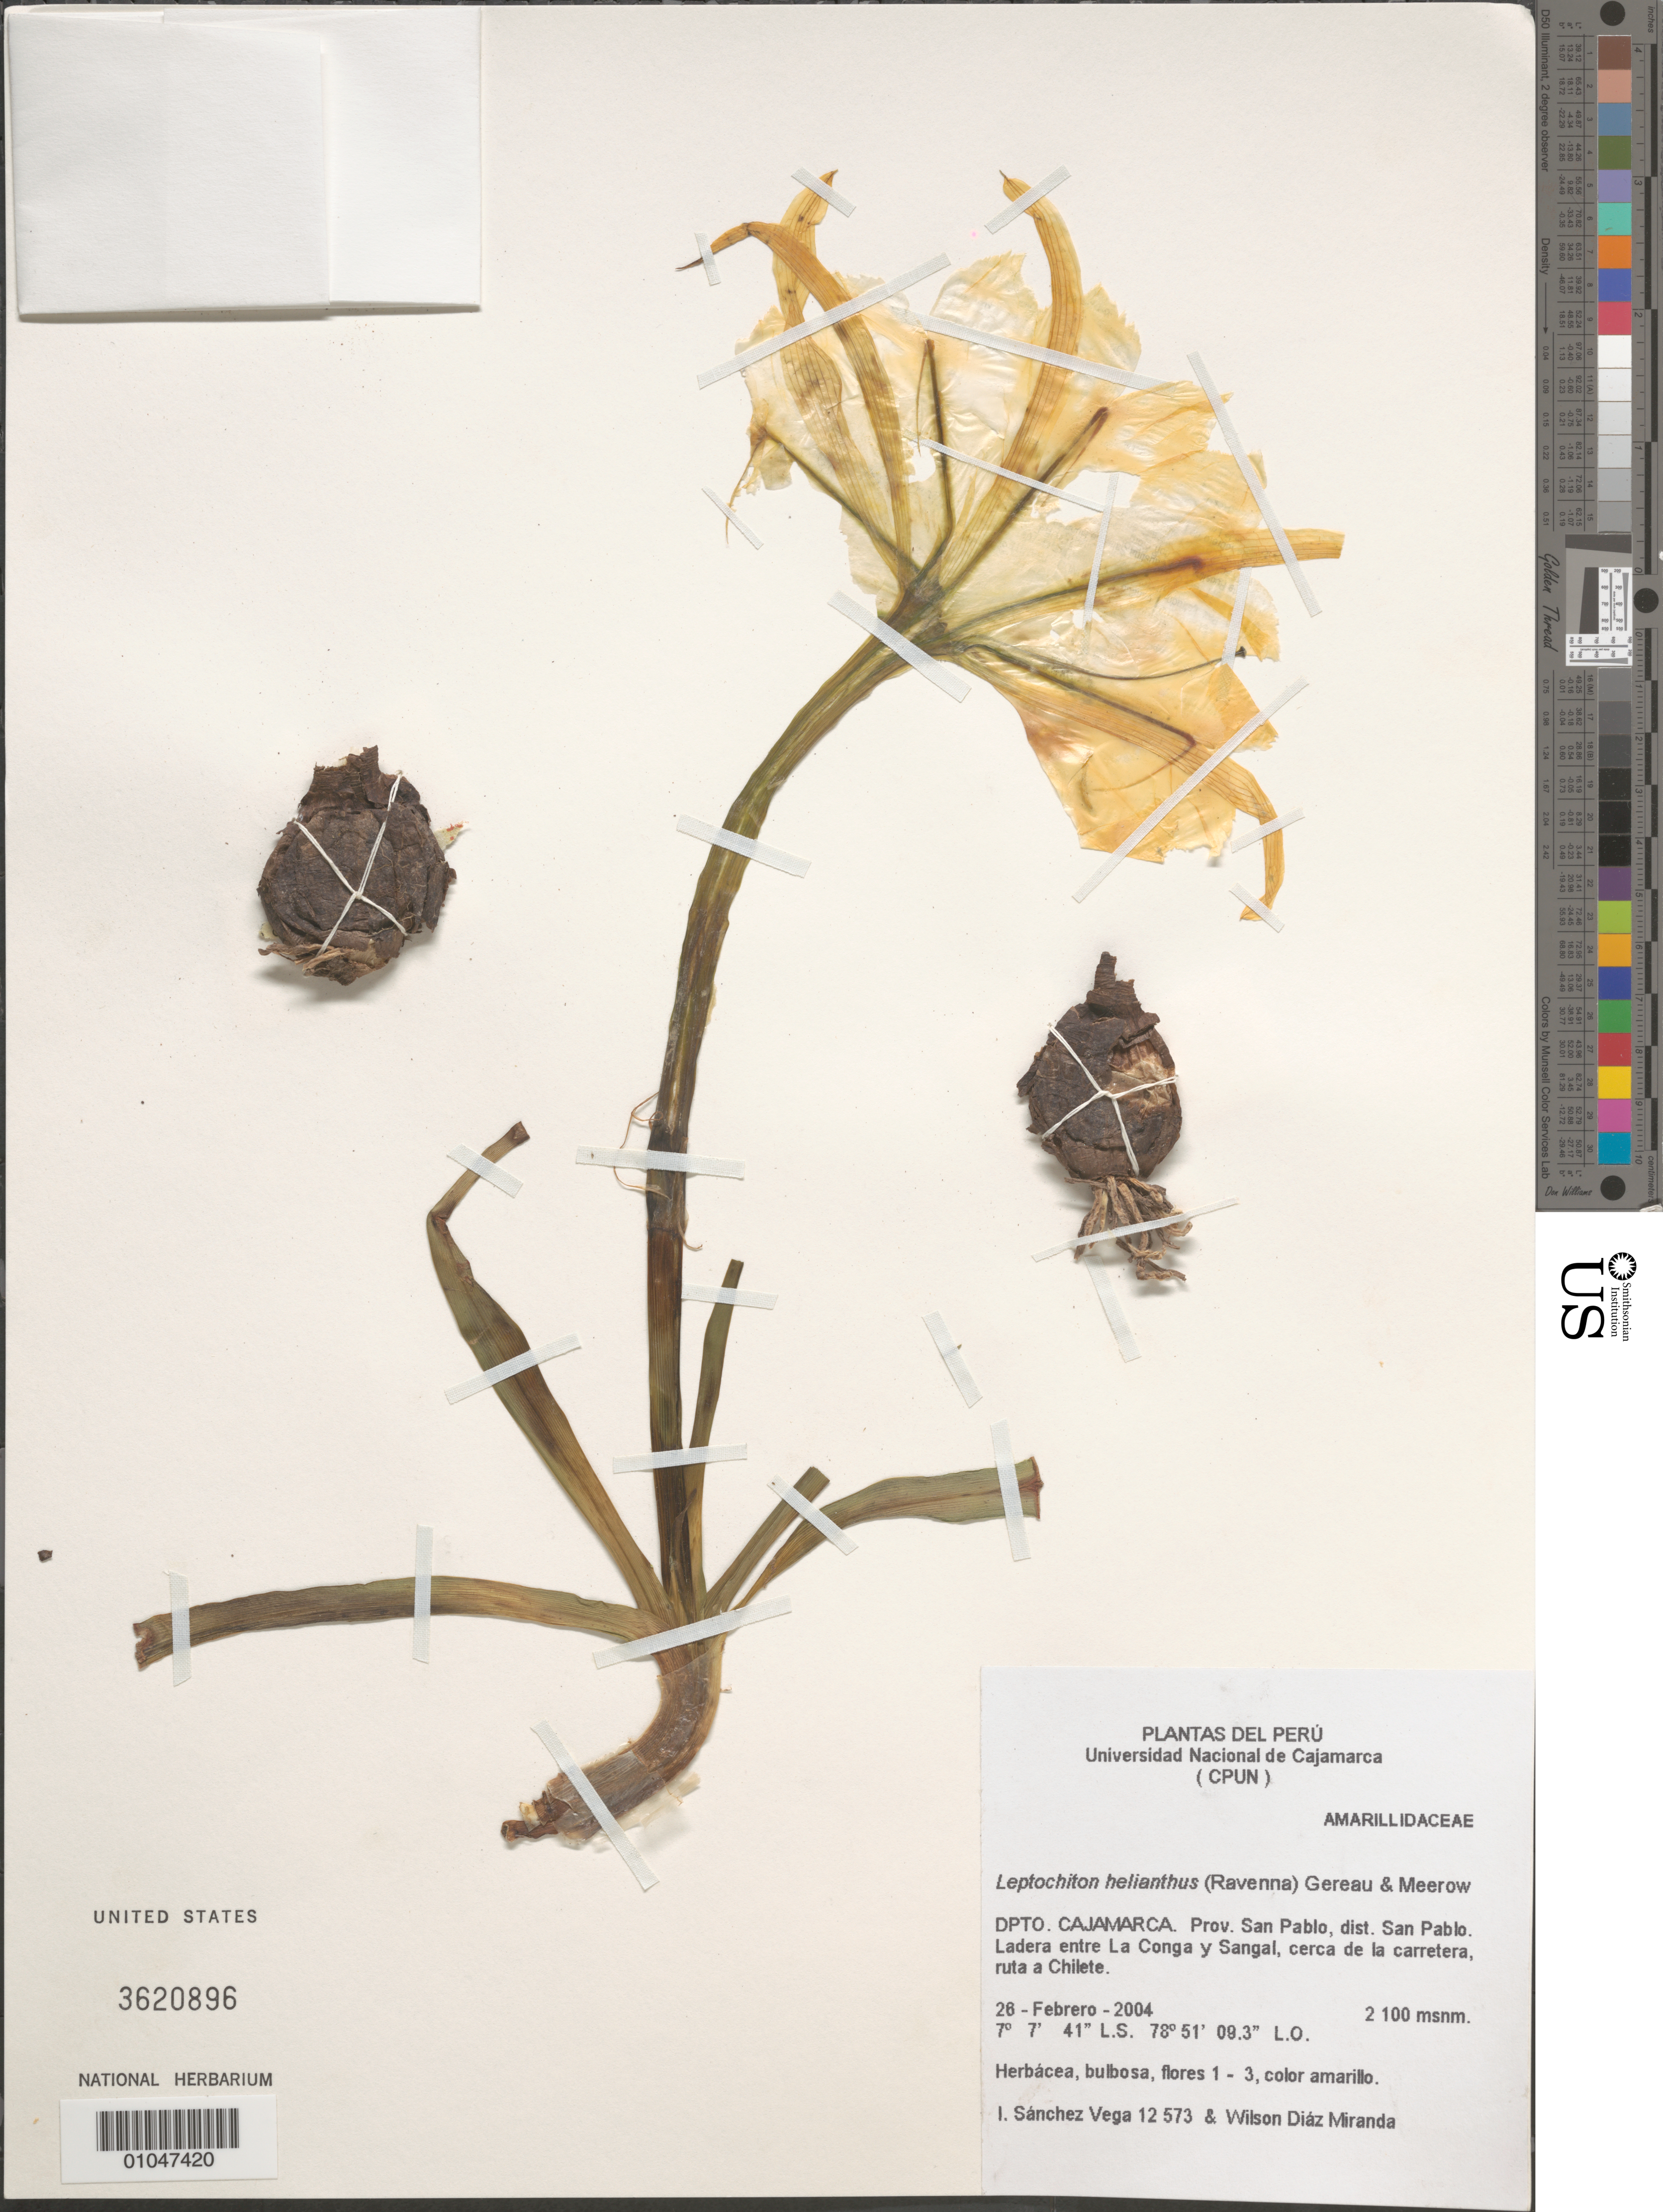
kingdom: Plantae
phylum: Tracheophyta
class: Liliopsida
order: Asparagales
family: Amaryllidaceae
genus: Leptochiton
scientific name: Leptochiton helianthus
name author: (Ravenna) Gereau & Meerow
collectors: I. M. Sánchez Vega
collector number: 12573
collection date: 2004-02-28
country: Peru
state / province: Cajamarca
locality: Ladera entre La Conga y Sangal, cerca de la carretera, ruta a Chilete, dist. San Pablo, prov. San Pablo.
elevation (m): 2100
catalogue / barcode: US 3620896